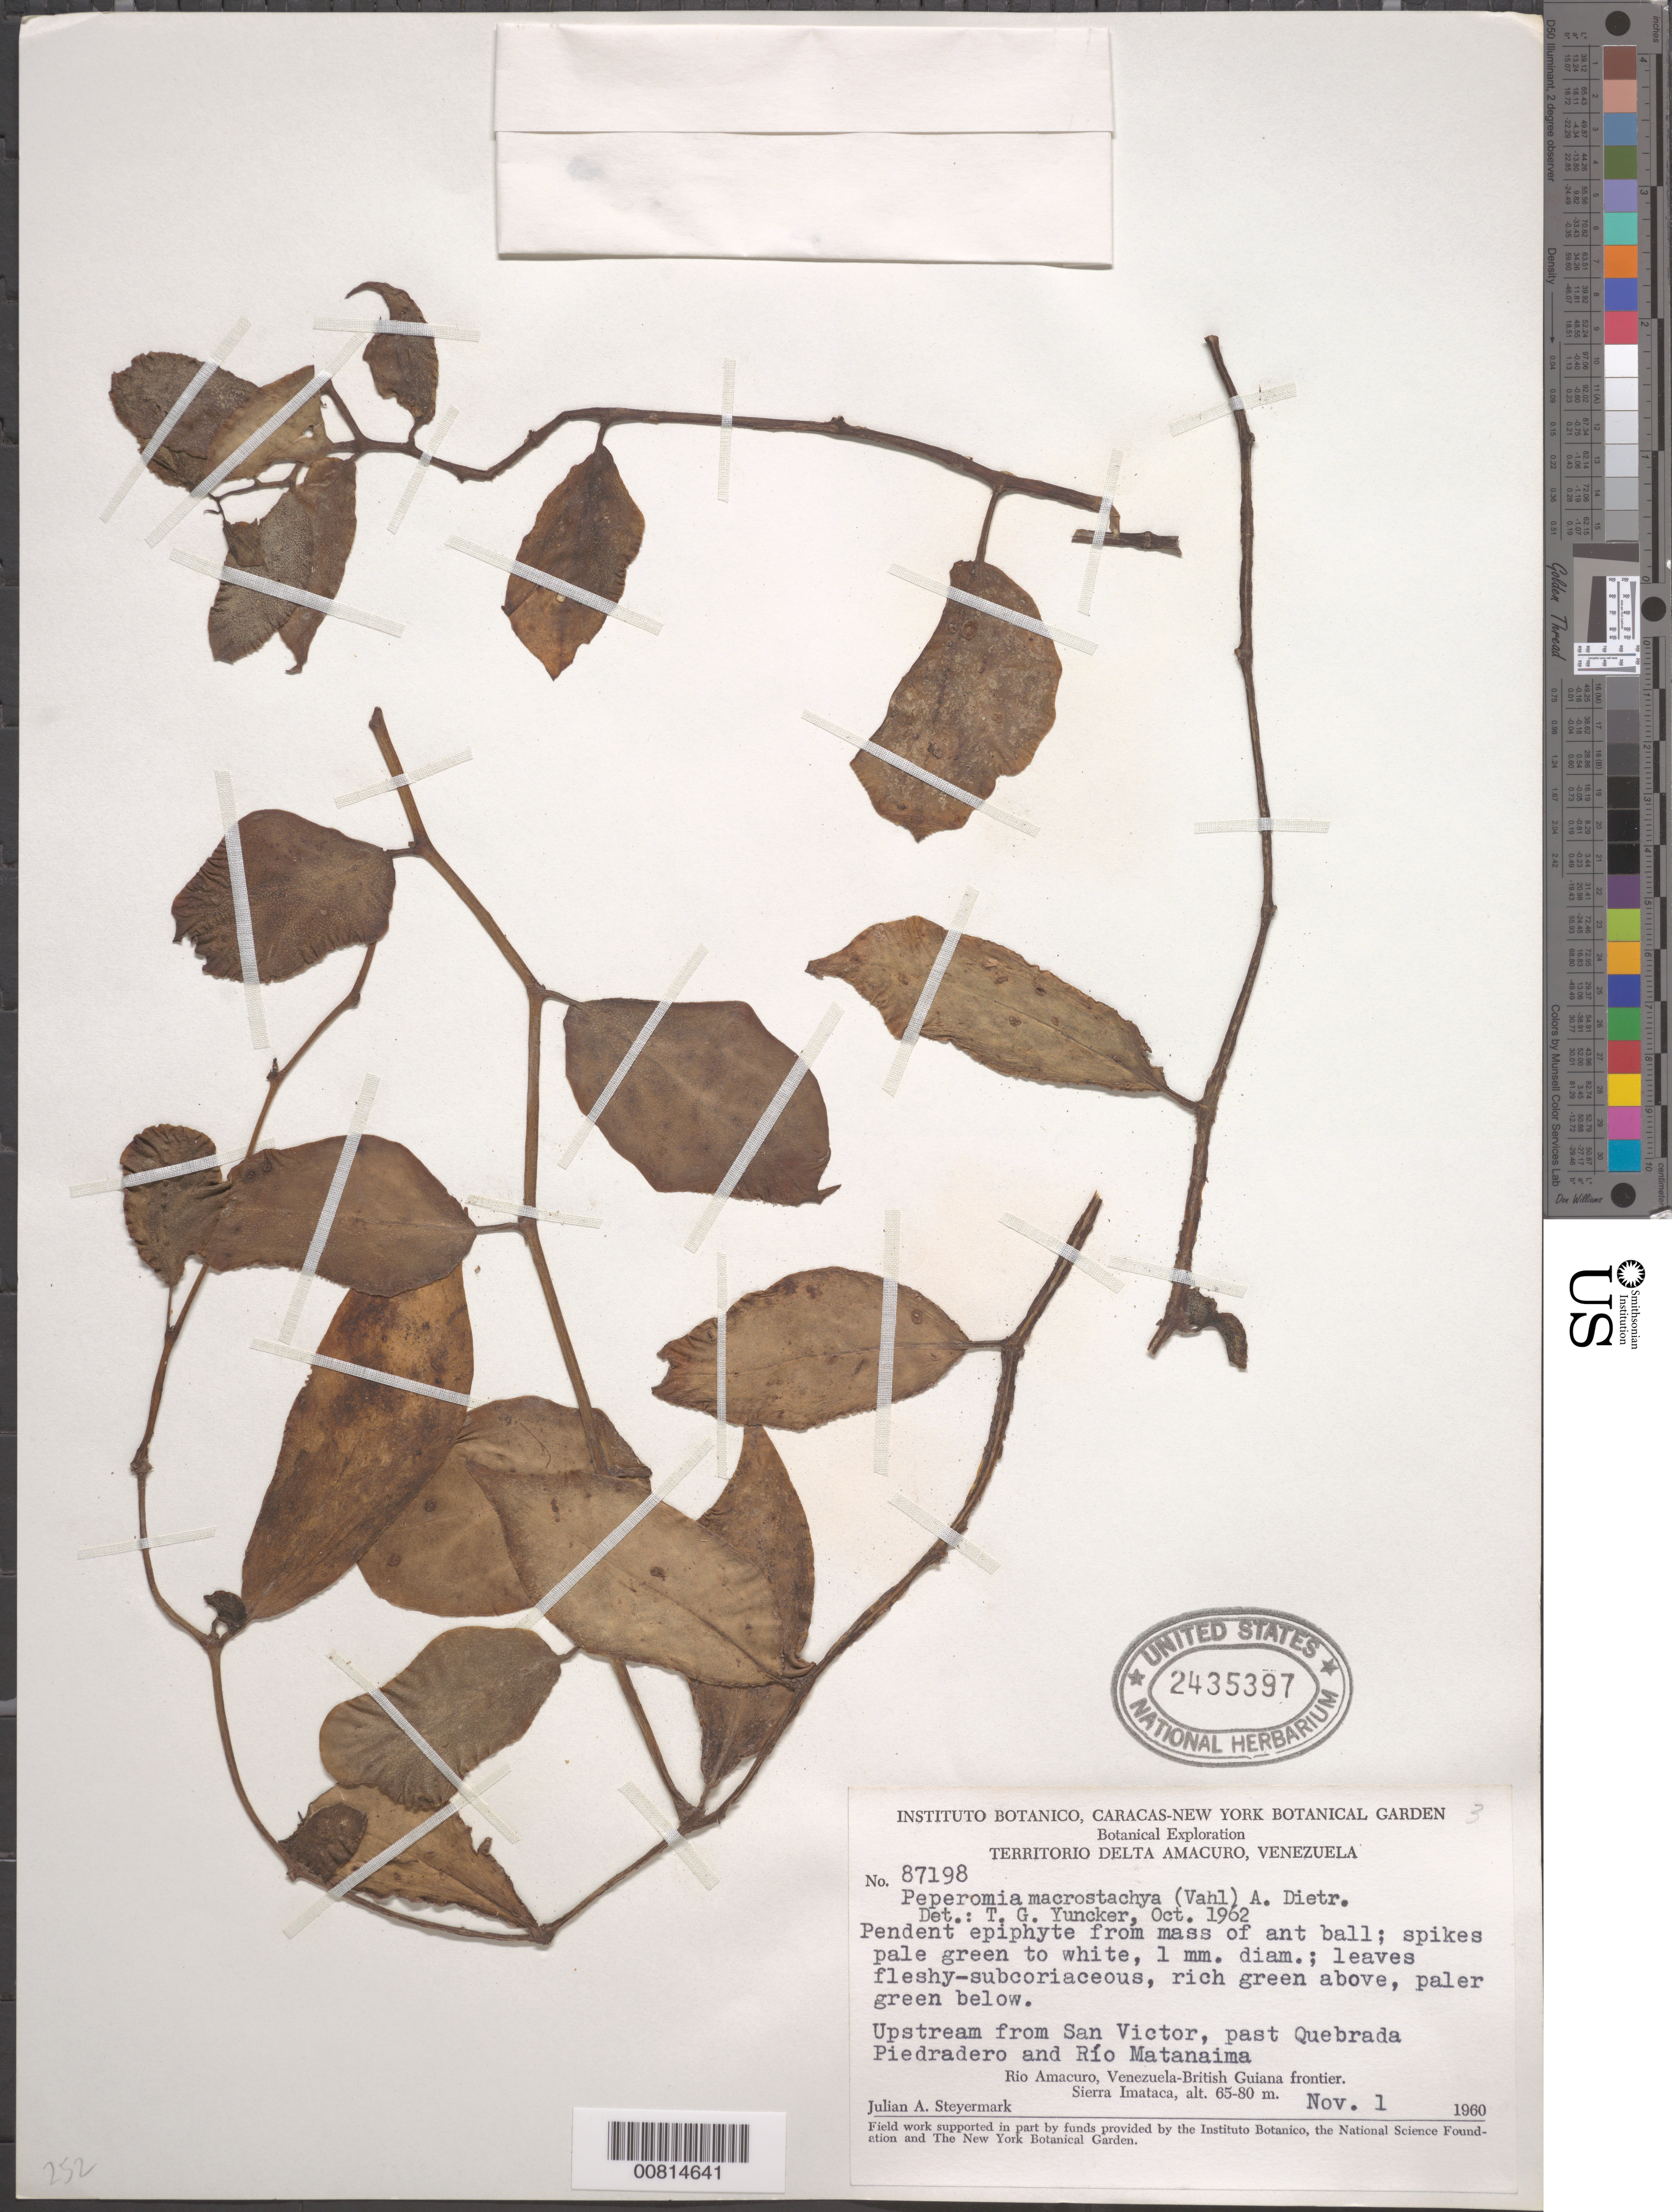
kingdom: Plantae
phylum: Tracheophyta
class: Magnoliopsida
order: Piperales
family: Piperaceae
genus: Peperomia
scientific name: Peperomia macrostachya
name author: (Vahl) A. Dietr.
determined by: Yuncker, T. G.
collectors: J. Steyermark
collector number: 87198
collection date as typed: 1-Nov-60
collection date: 1960-11-01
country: Venezuela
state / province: Delta Amacuro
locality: Río Amacuro, Venezuela-British Guiana frontier, Sierra Imataca; upstream from San Victor, past Quebrada Piedradero and Río Matanaima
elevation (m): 65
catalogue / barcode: US 2435397